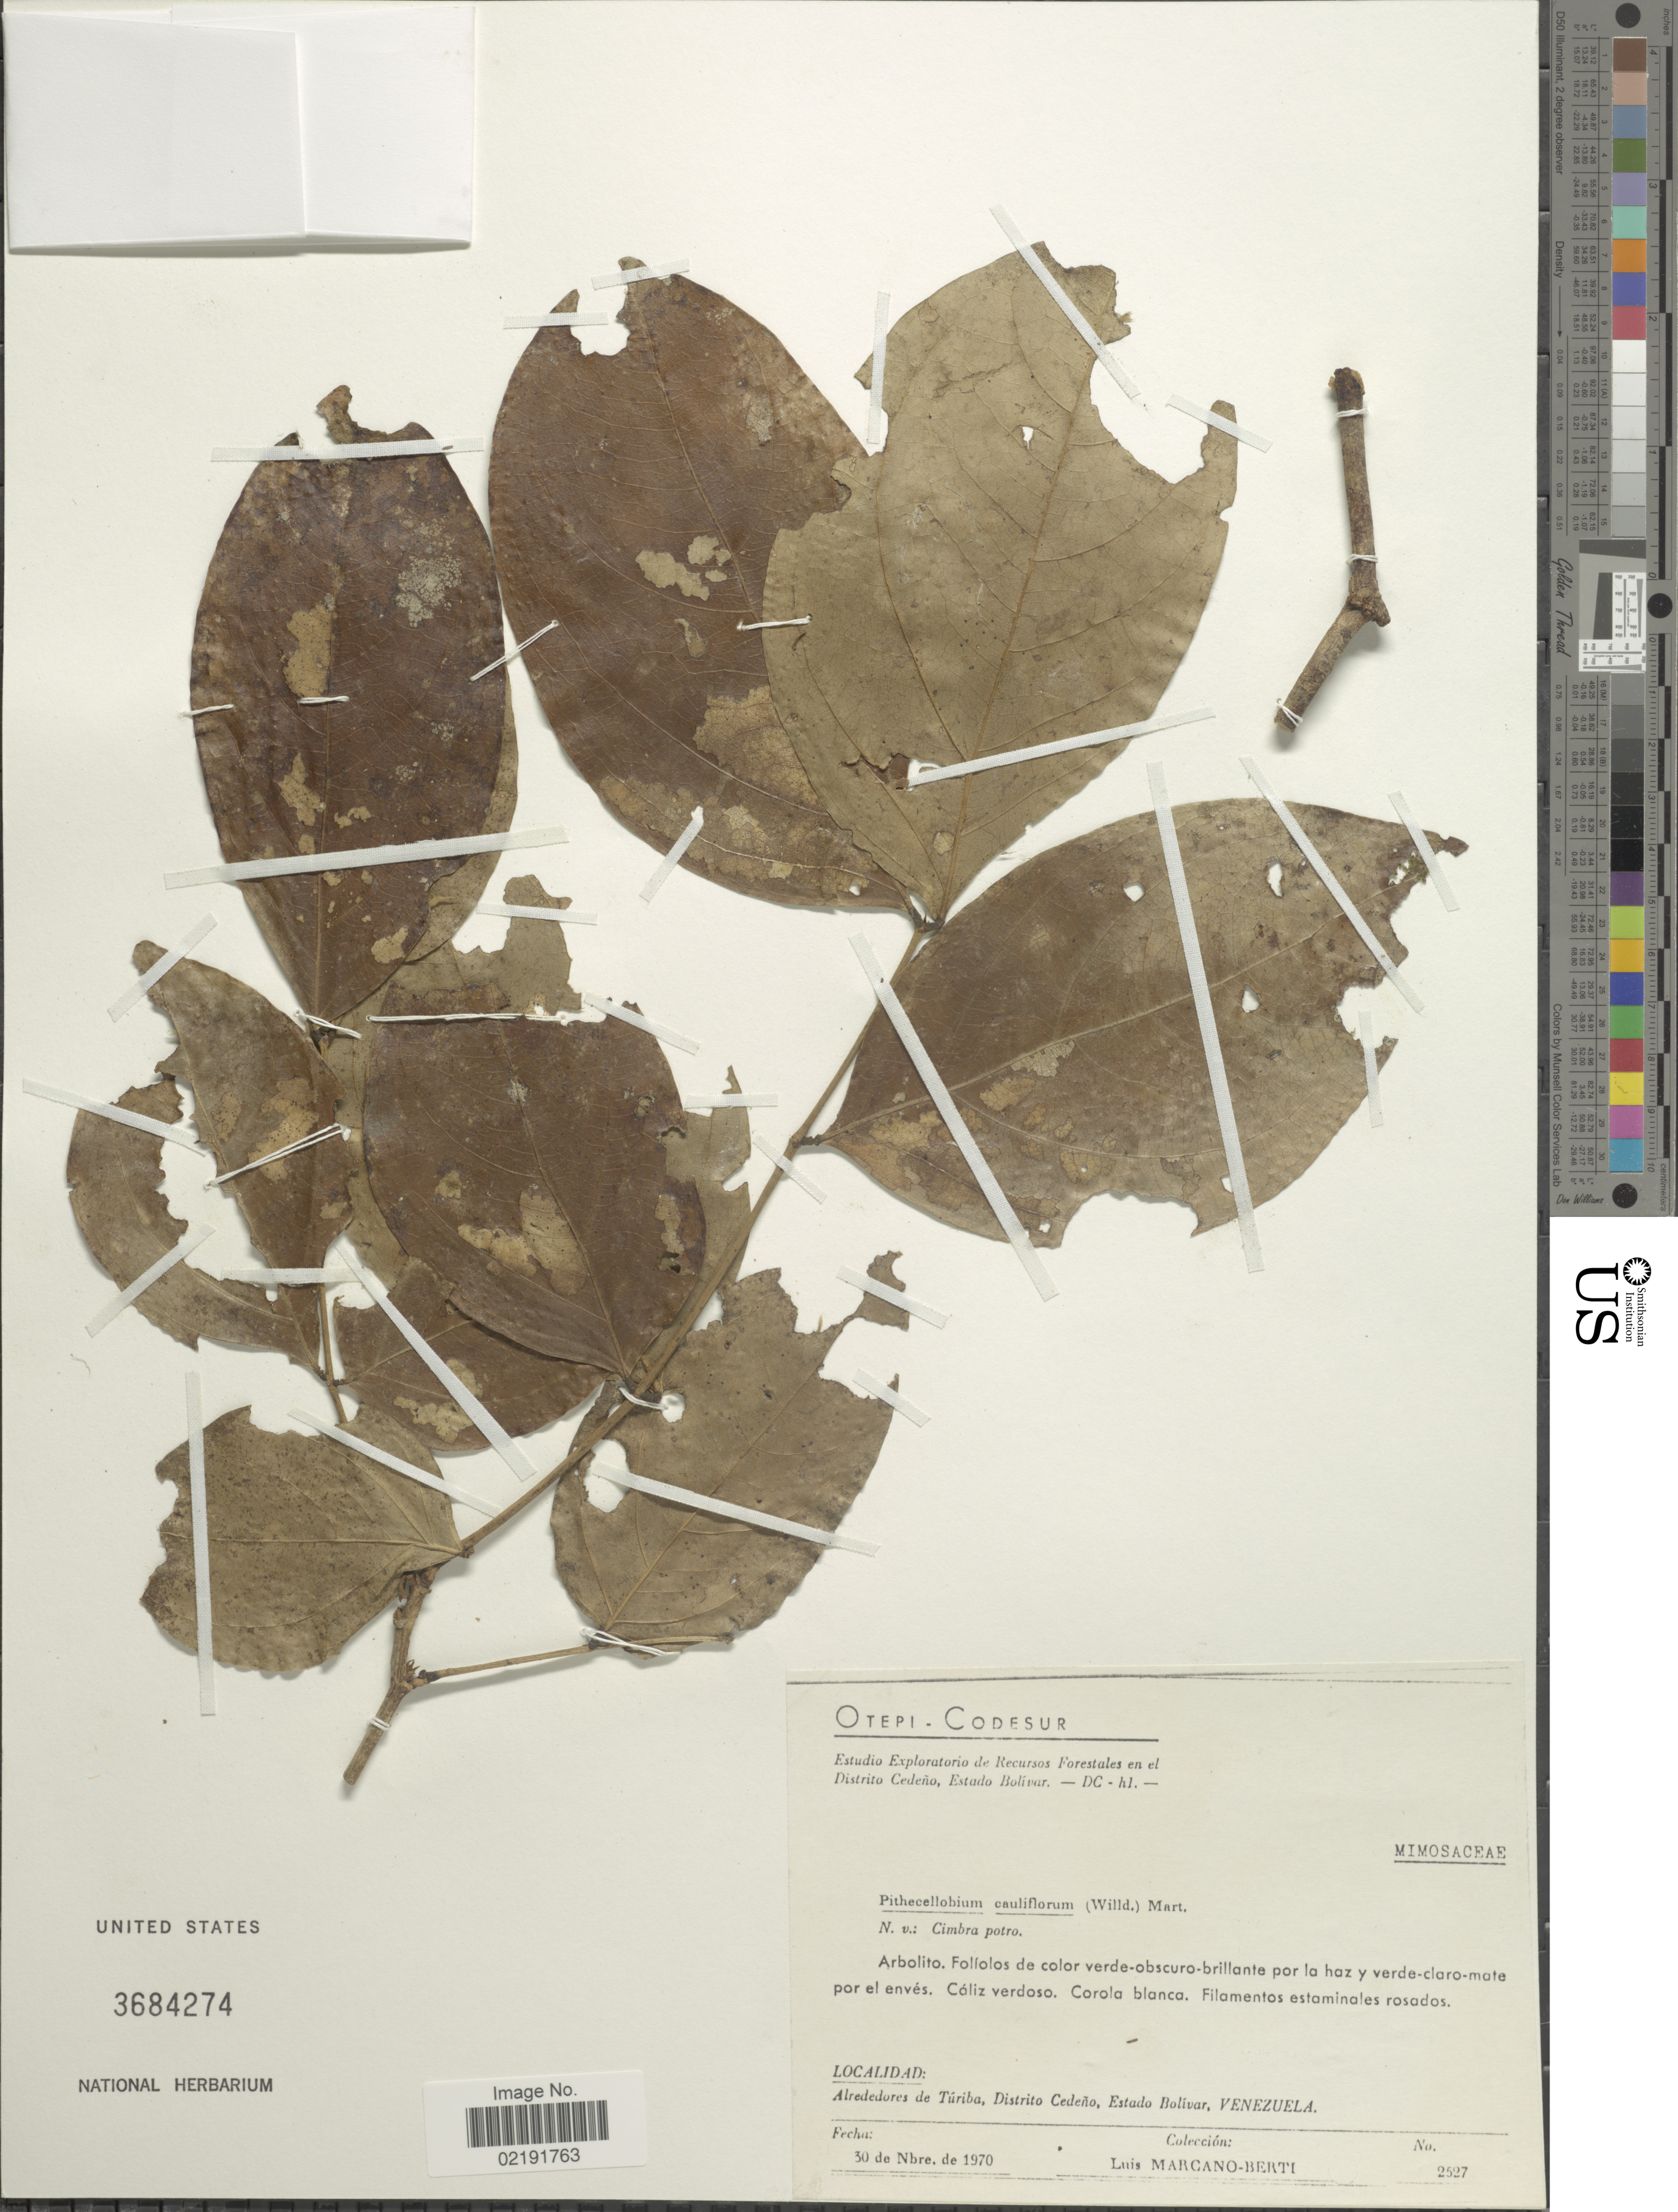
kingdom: Plantae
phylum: Tracheophyta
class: Magnoliopsida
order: Fabales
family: Fabaceae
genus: Zygia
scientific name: Zygia cauliflora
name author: (Willd.) Killip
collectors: L. Marcano-Berti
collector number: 2527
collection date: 1970-11-30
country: Venezuela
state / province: Bolivar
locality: Alrededores de Túriba, Distrito Cedeño, Estado Bolívar, Venezuela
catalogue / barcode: US 3684274